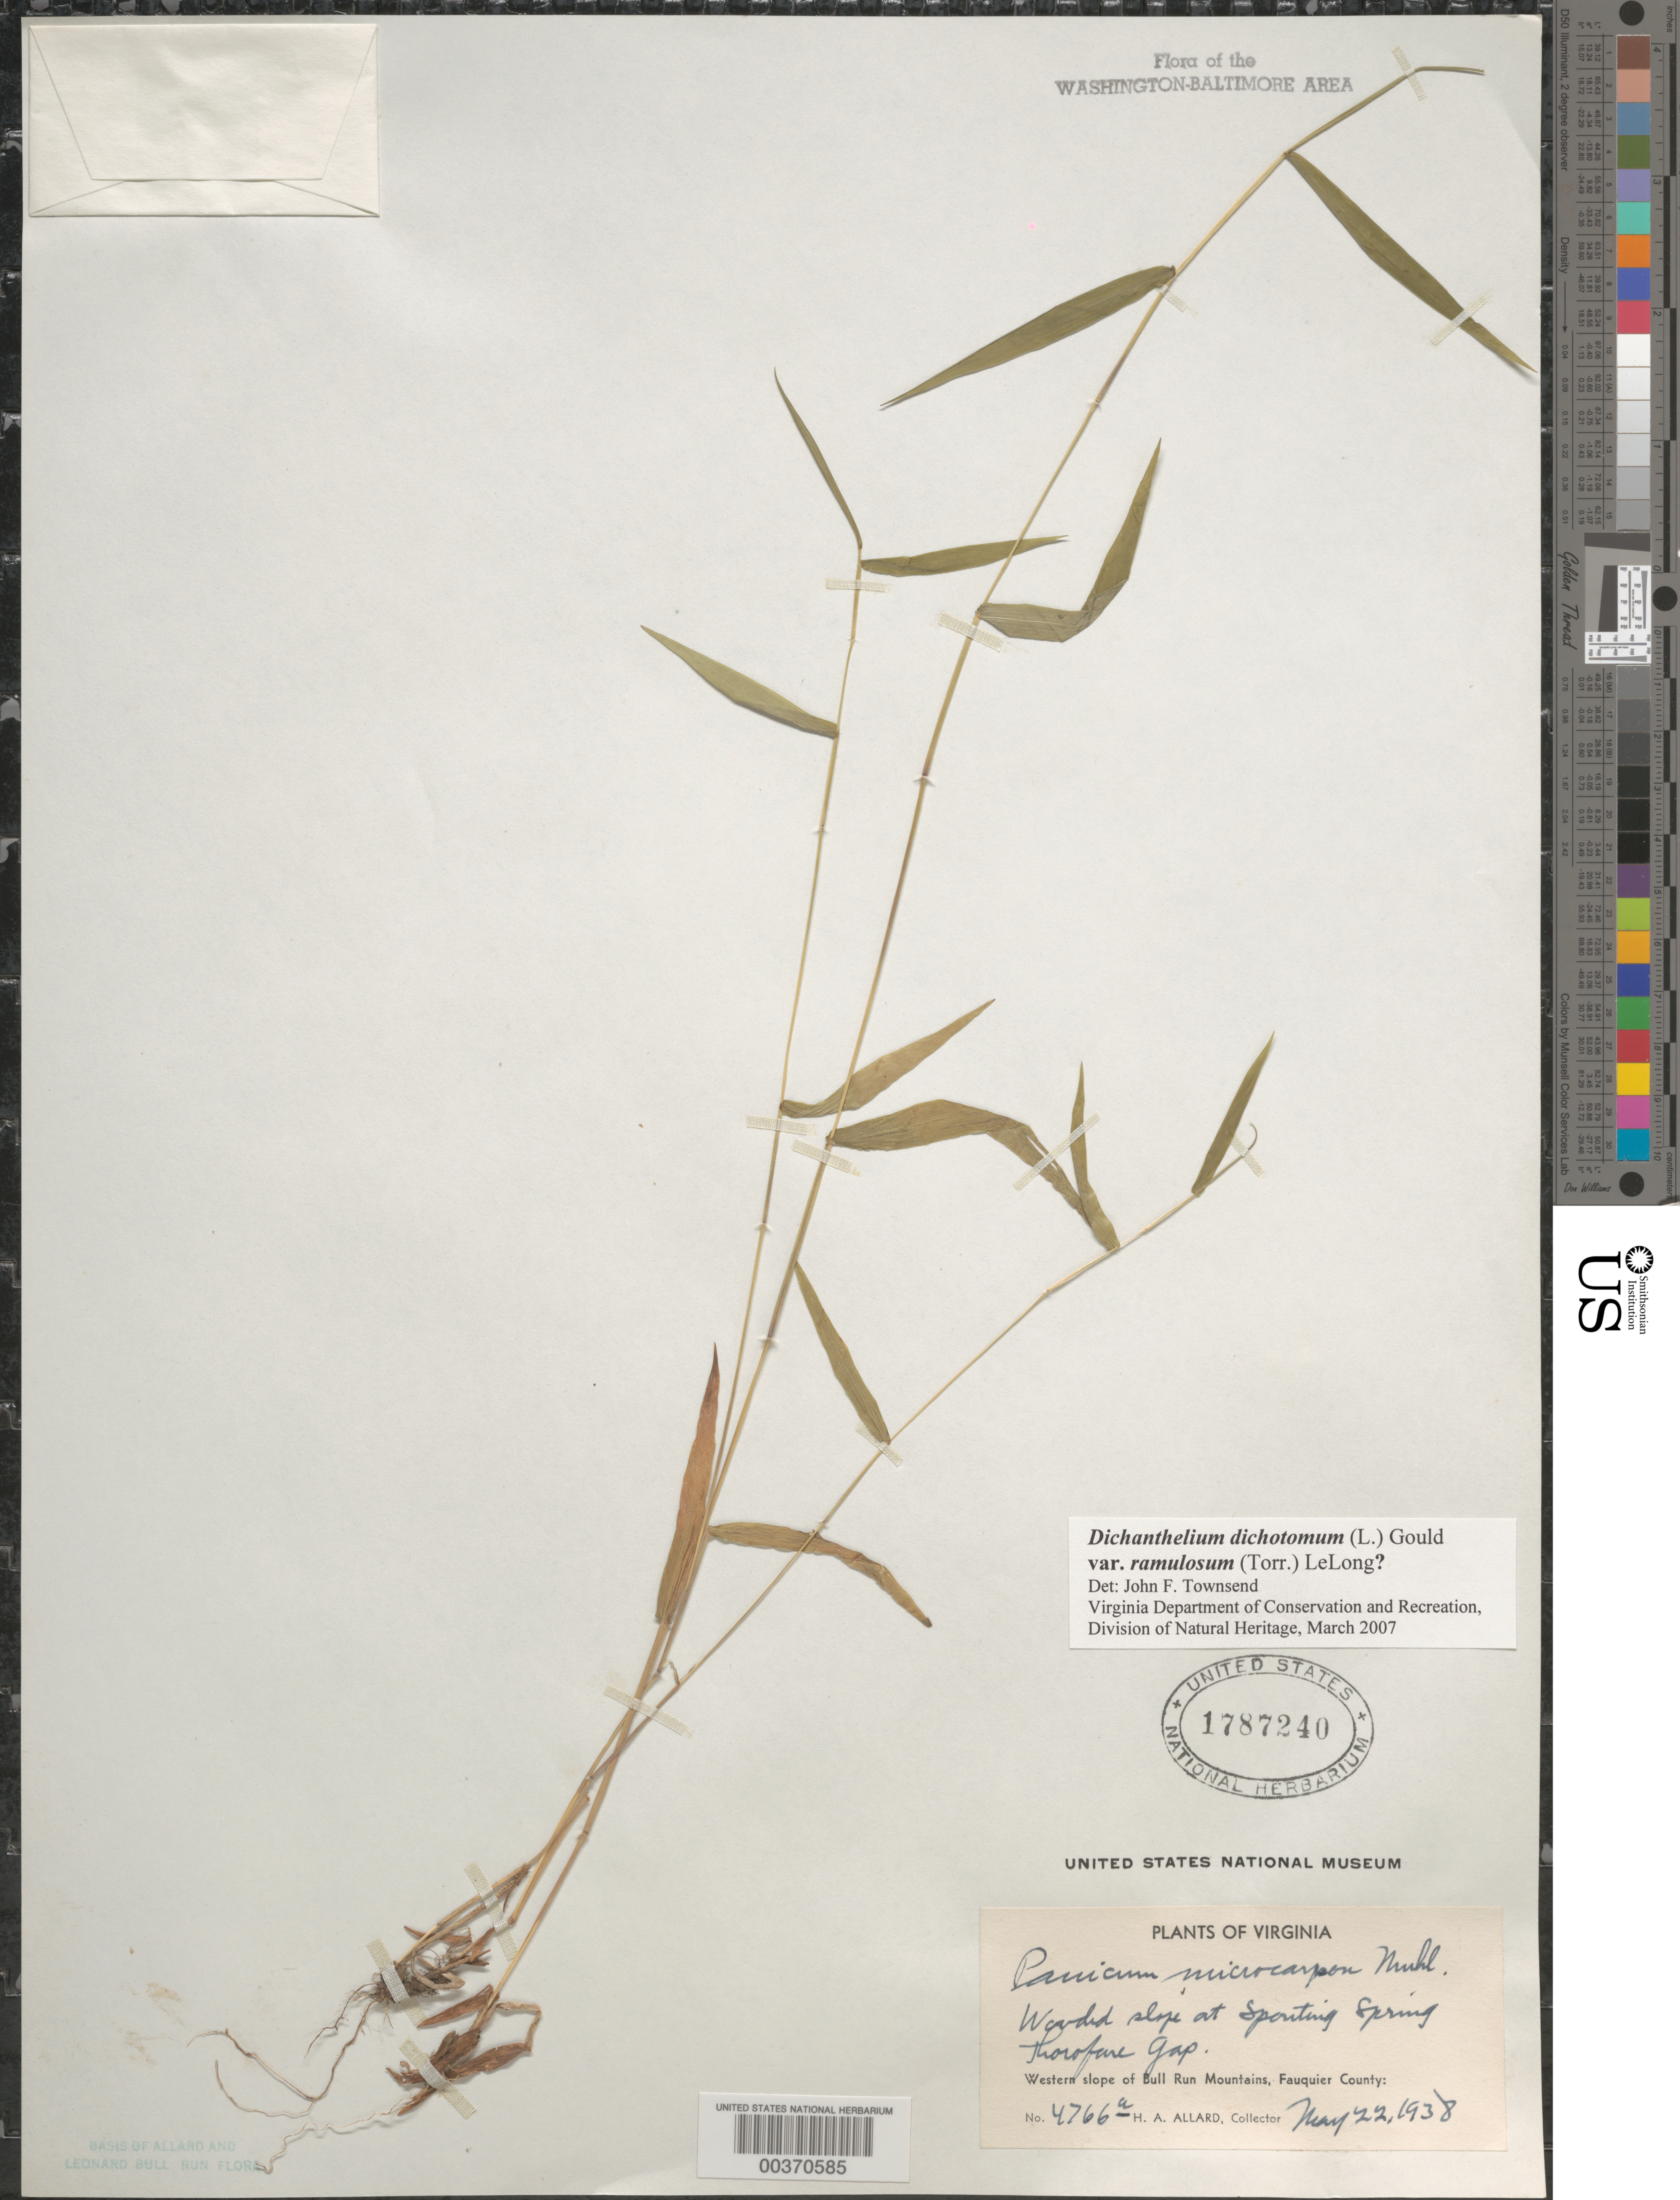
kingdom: Plantae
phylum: Tracheophyta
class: Liliopsida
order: Poales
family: Poaceae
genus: Dichanthelium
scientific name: Dichanthelium dichotomum var. ramulosum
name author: (Torr.) Lelong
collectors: H. A. Allard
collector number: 4766A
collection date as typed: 22 May 1938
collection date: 1938-05-22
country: United States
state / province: Virginia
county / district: Fauquier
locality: Spouting Spring, Thorofare Gap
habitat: Wooded slope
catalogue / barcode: US 1787240